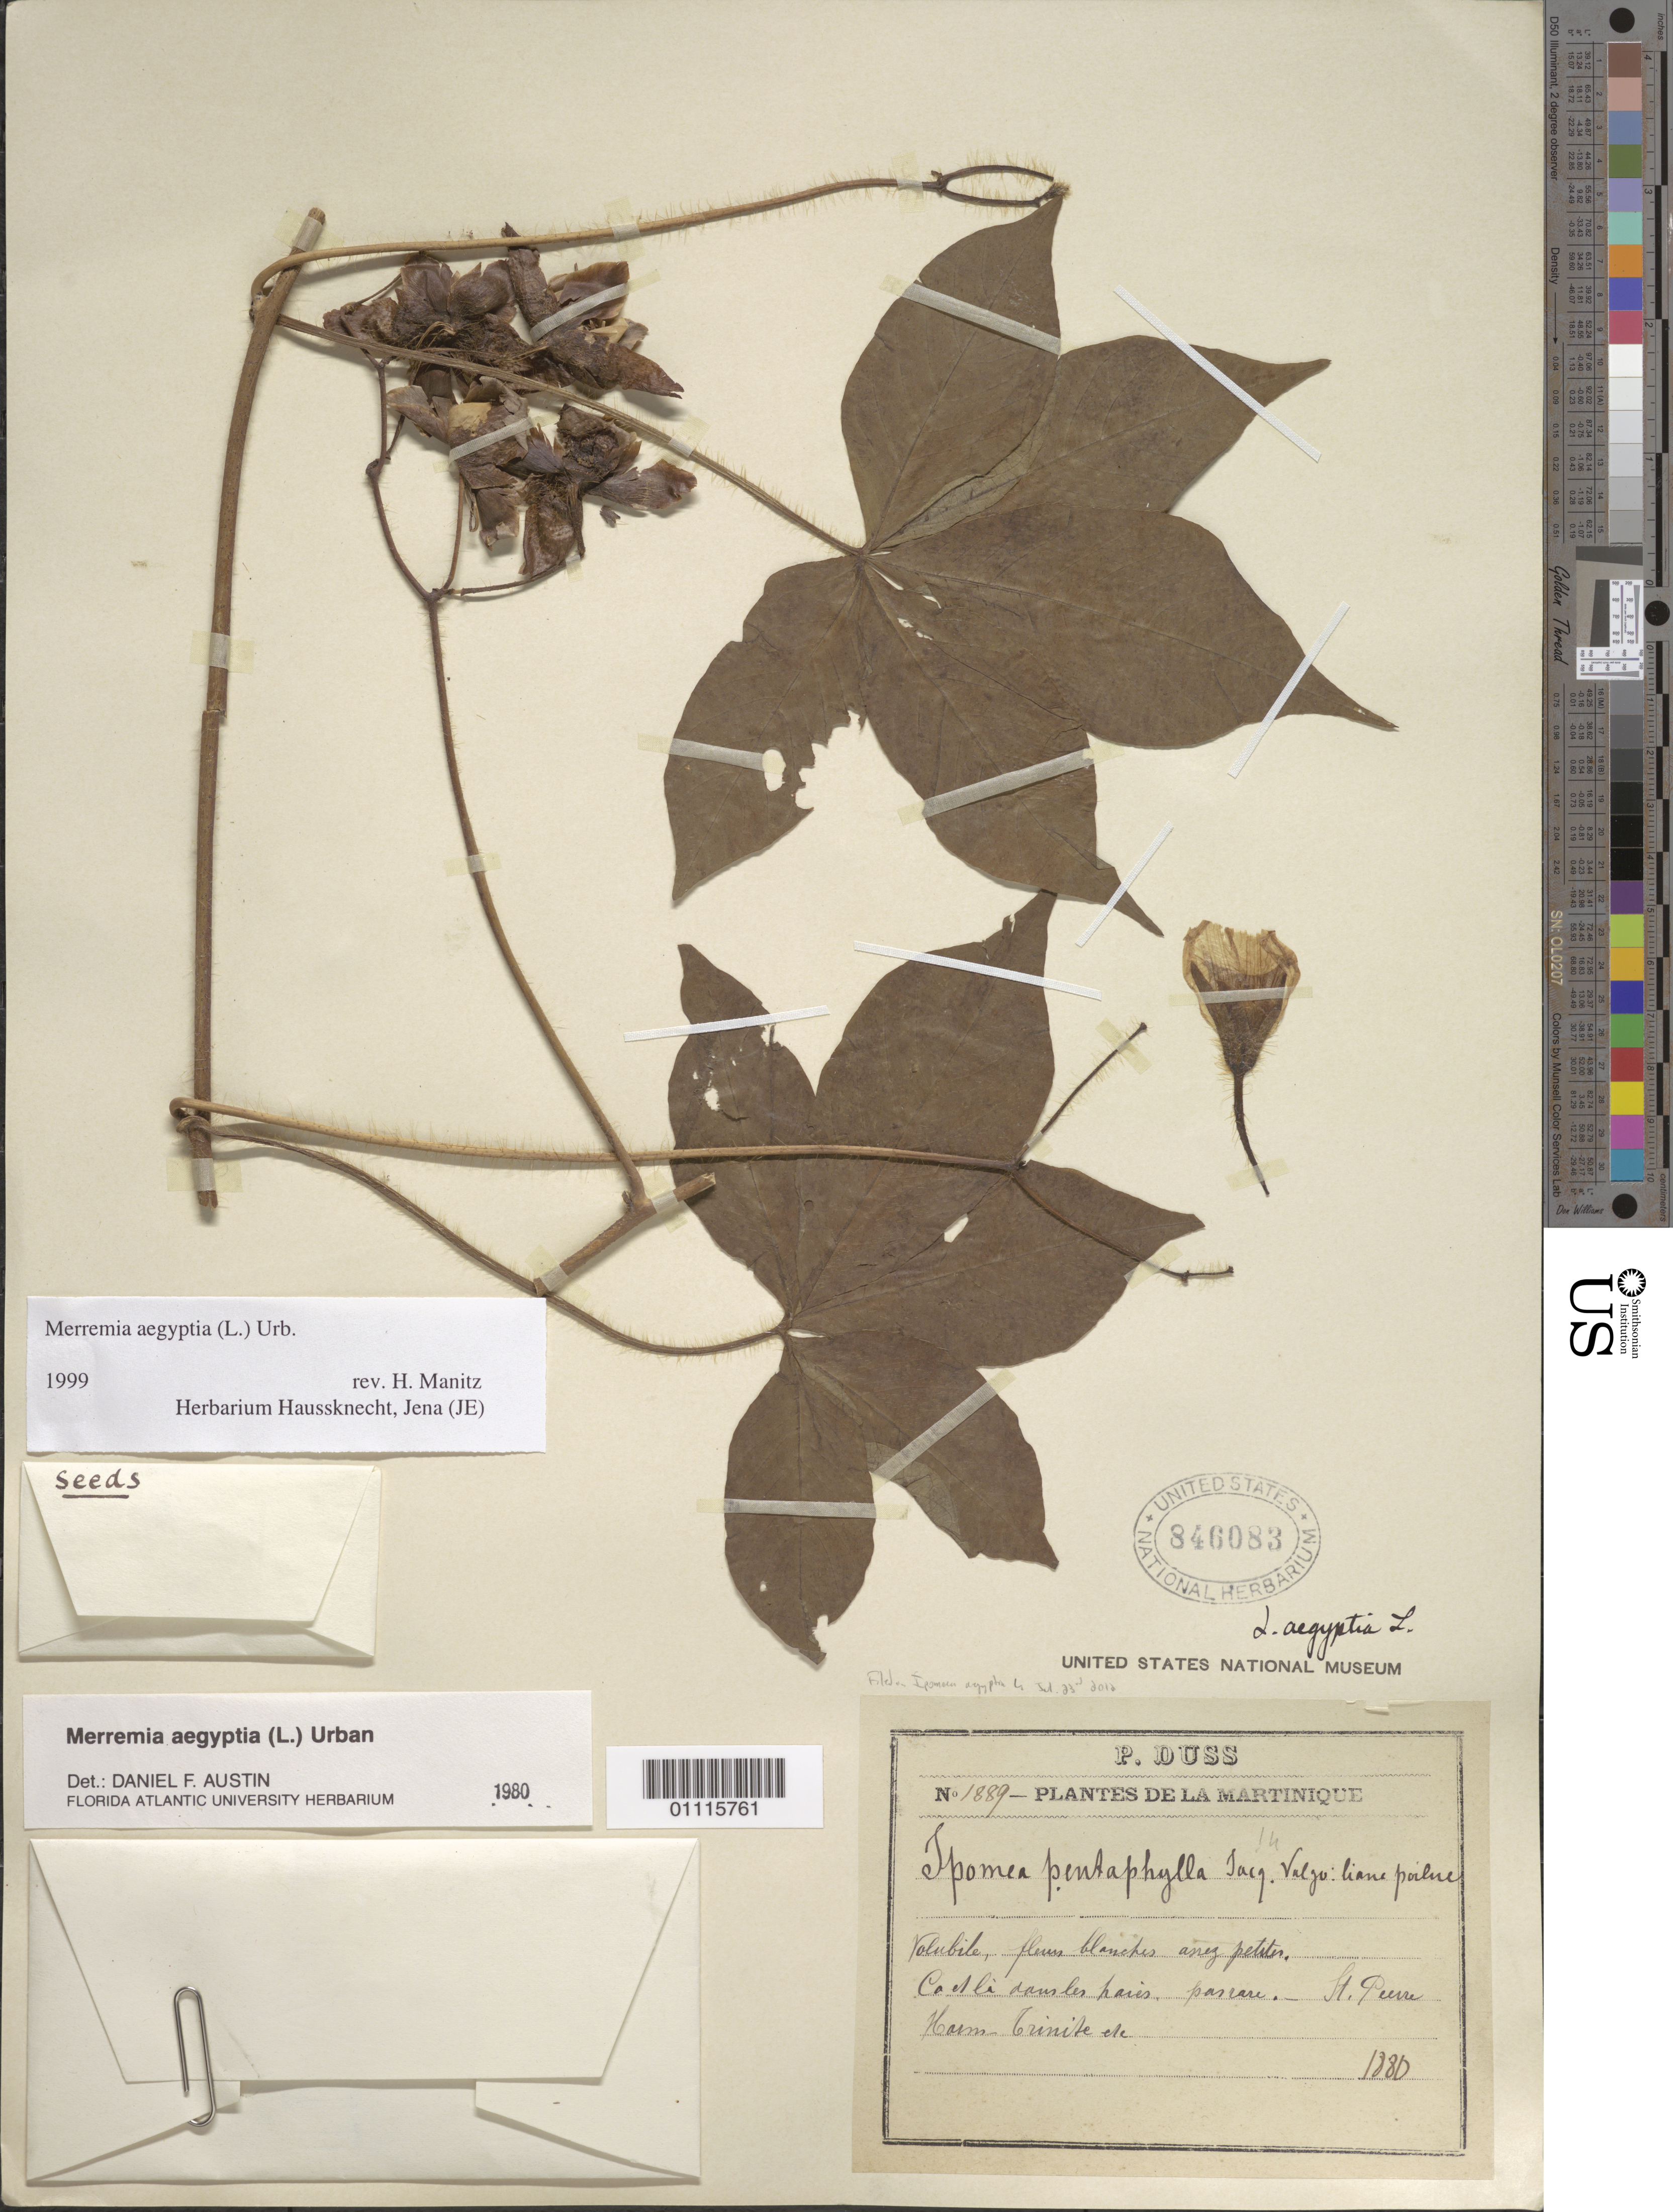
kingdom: Plantae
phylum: Tracheophyta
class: Magnoliopsida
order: Solanales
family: Convolvulaceae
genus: Distimake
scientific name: Distimake aegyptius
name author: (L.) A. R. Simões & Staples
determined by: Strong, Mark T., (BOT), Smithsonian Institution - National Museum of Natural History (UNITED STATES)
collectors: Père Duss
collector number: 1889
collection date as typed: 1880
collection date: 1880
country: Martinique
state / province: Saint-Pierre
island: Martinique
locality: Harm-Trinite ile.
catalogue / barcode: US 846083